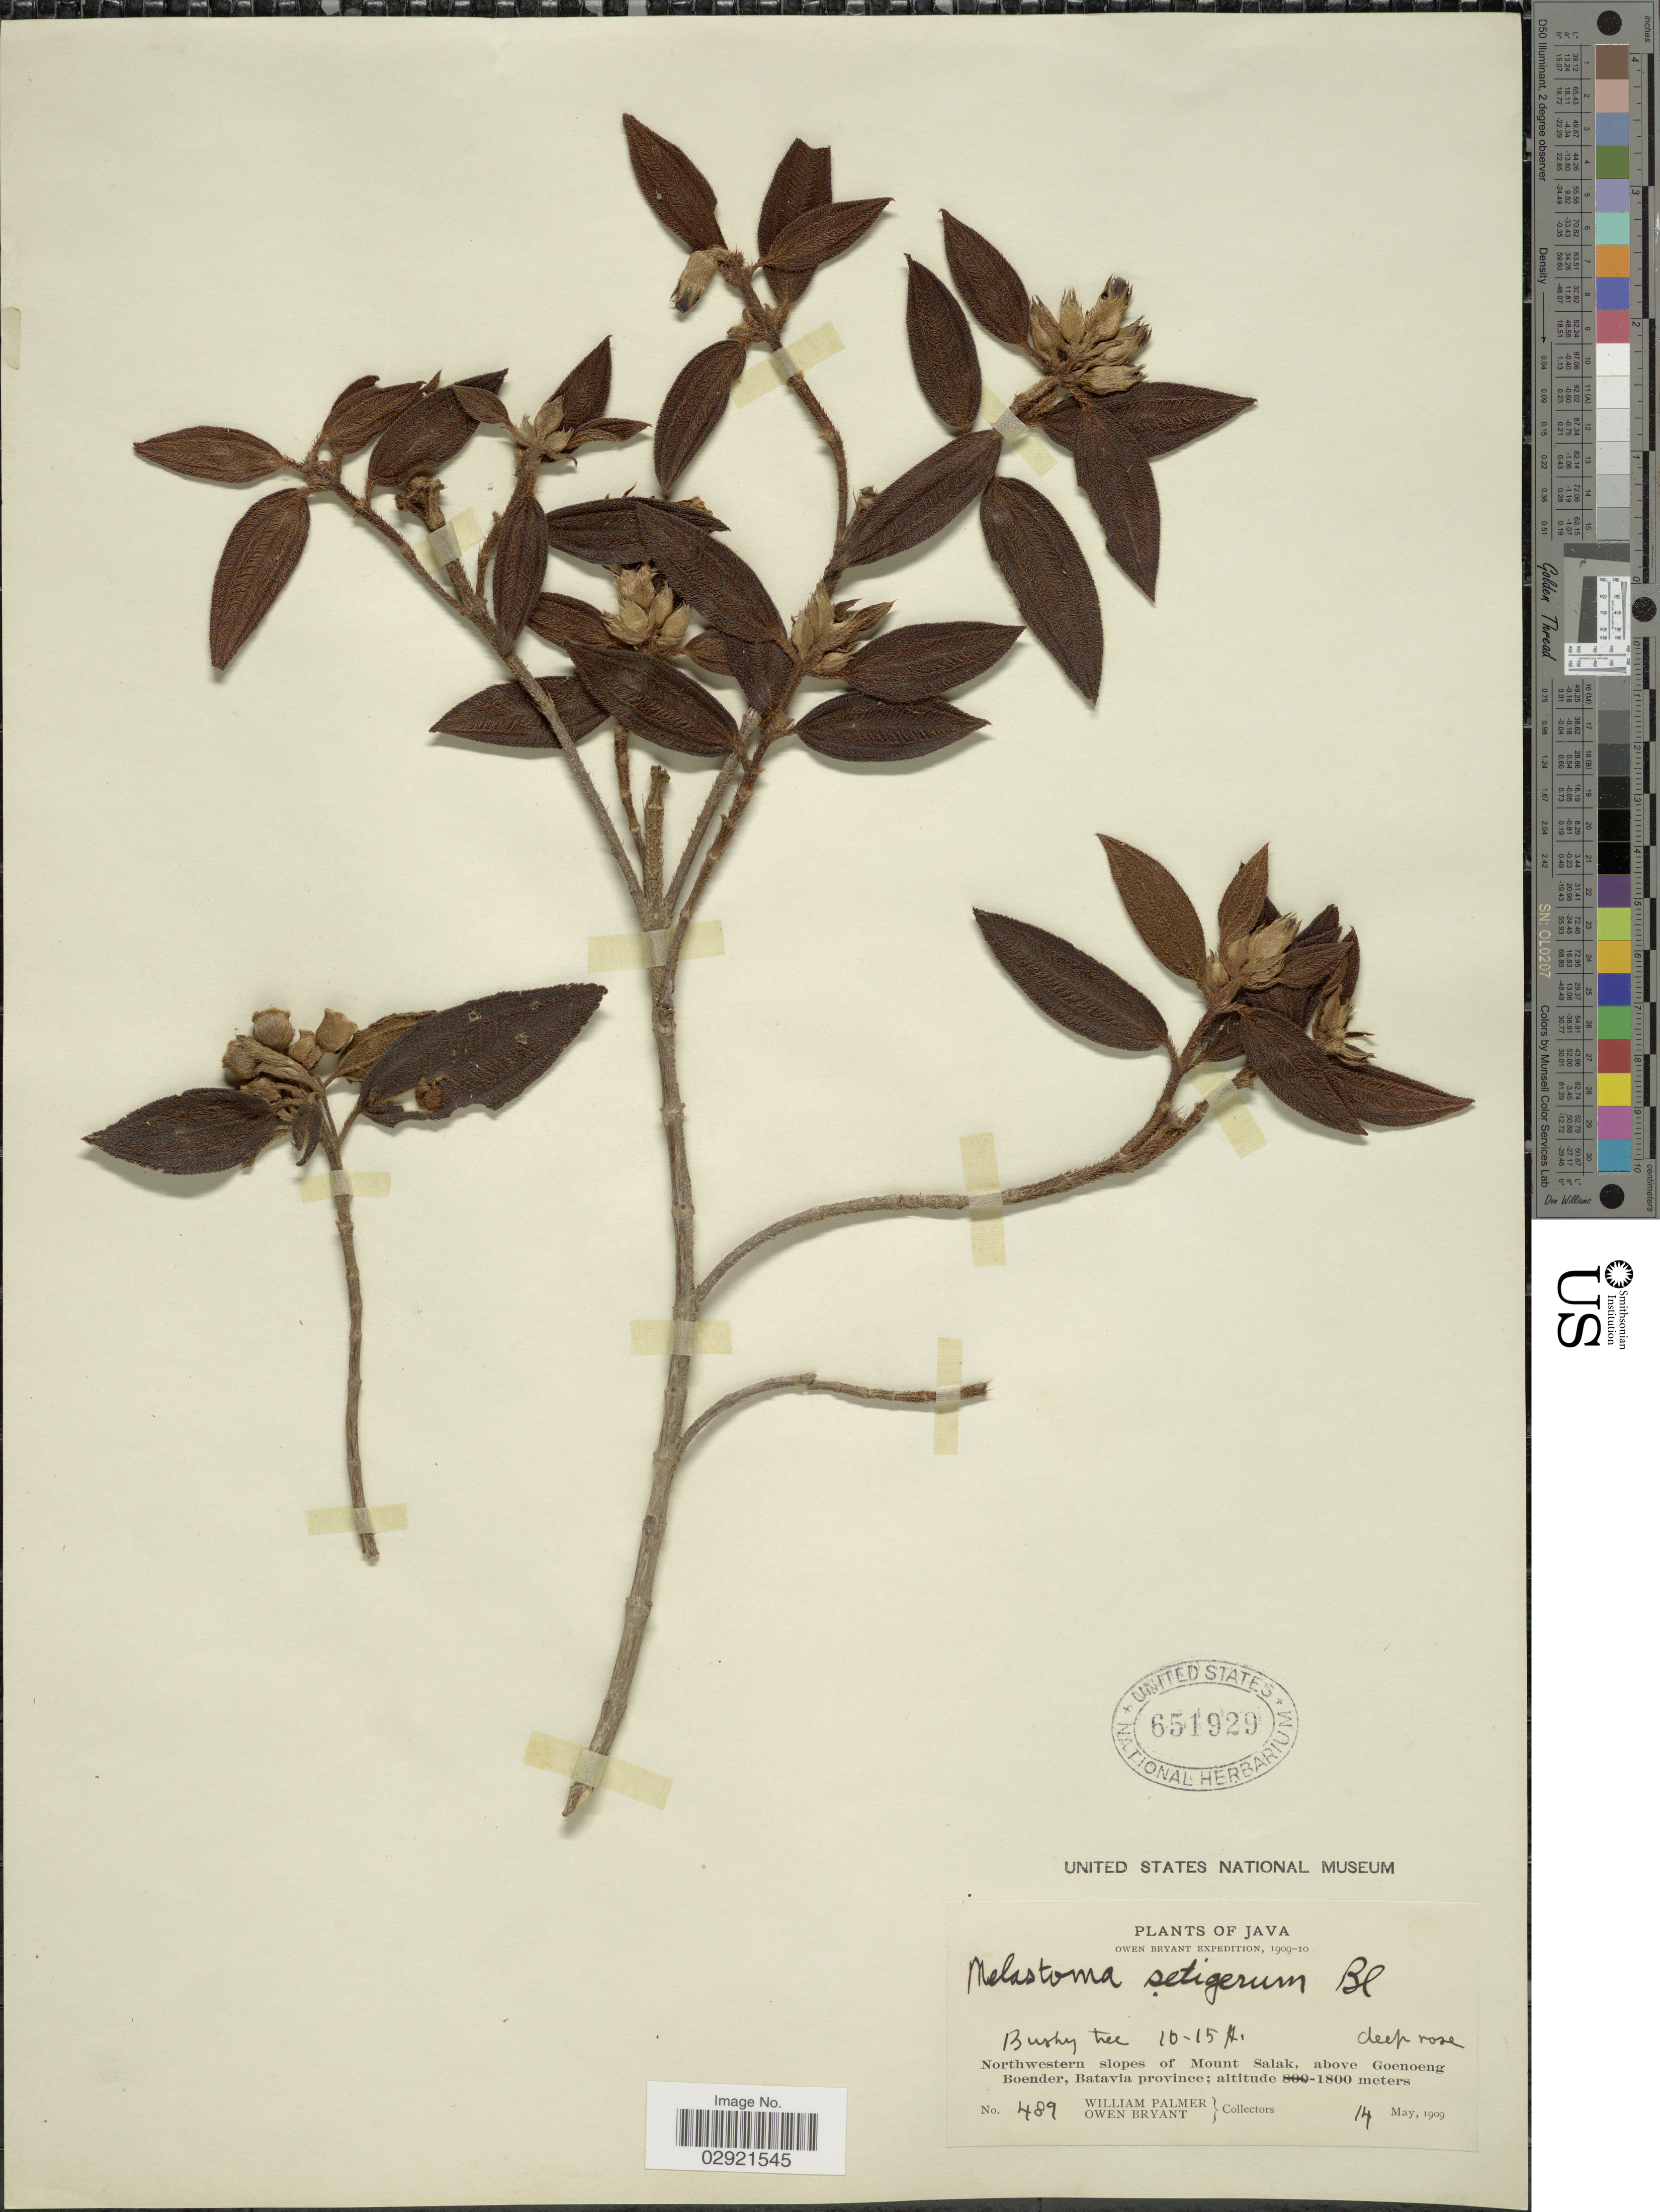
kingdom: Plantae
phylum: Tracheophyta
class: Magnoliopsida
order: Myrtales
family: Melastomataceae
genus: Melastoma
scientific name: Melastoma setigerum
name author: Blume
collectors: W. Palmer & O. Bryant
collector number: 489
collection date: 1909-05-14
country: Indonesia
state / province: Java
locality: Northwestern slopes of Mount Salak, above Goenoeng Boender, Batavia province.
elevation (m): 1800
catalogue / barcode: US 651929